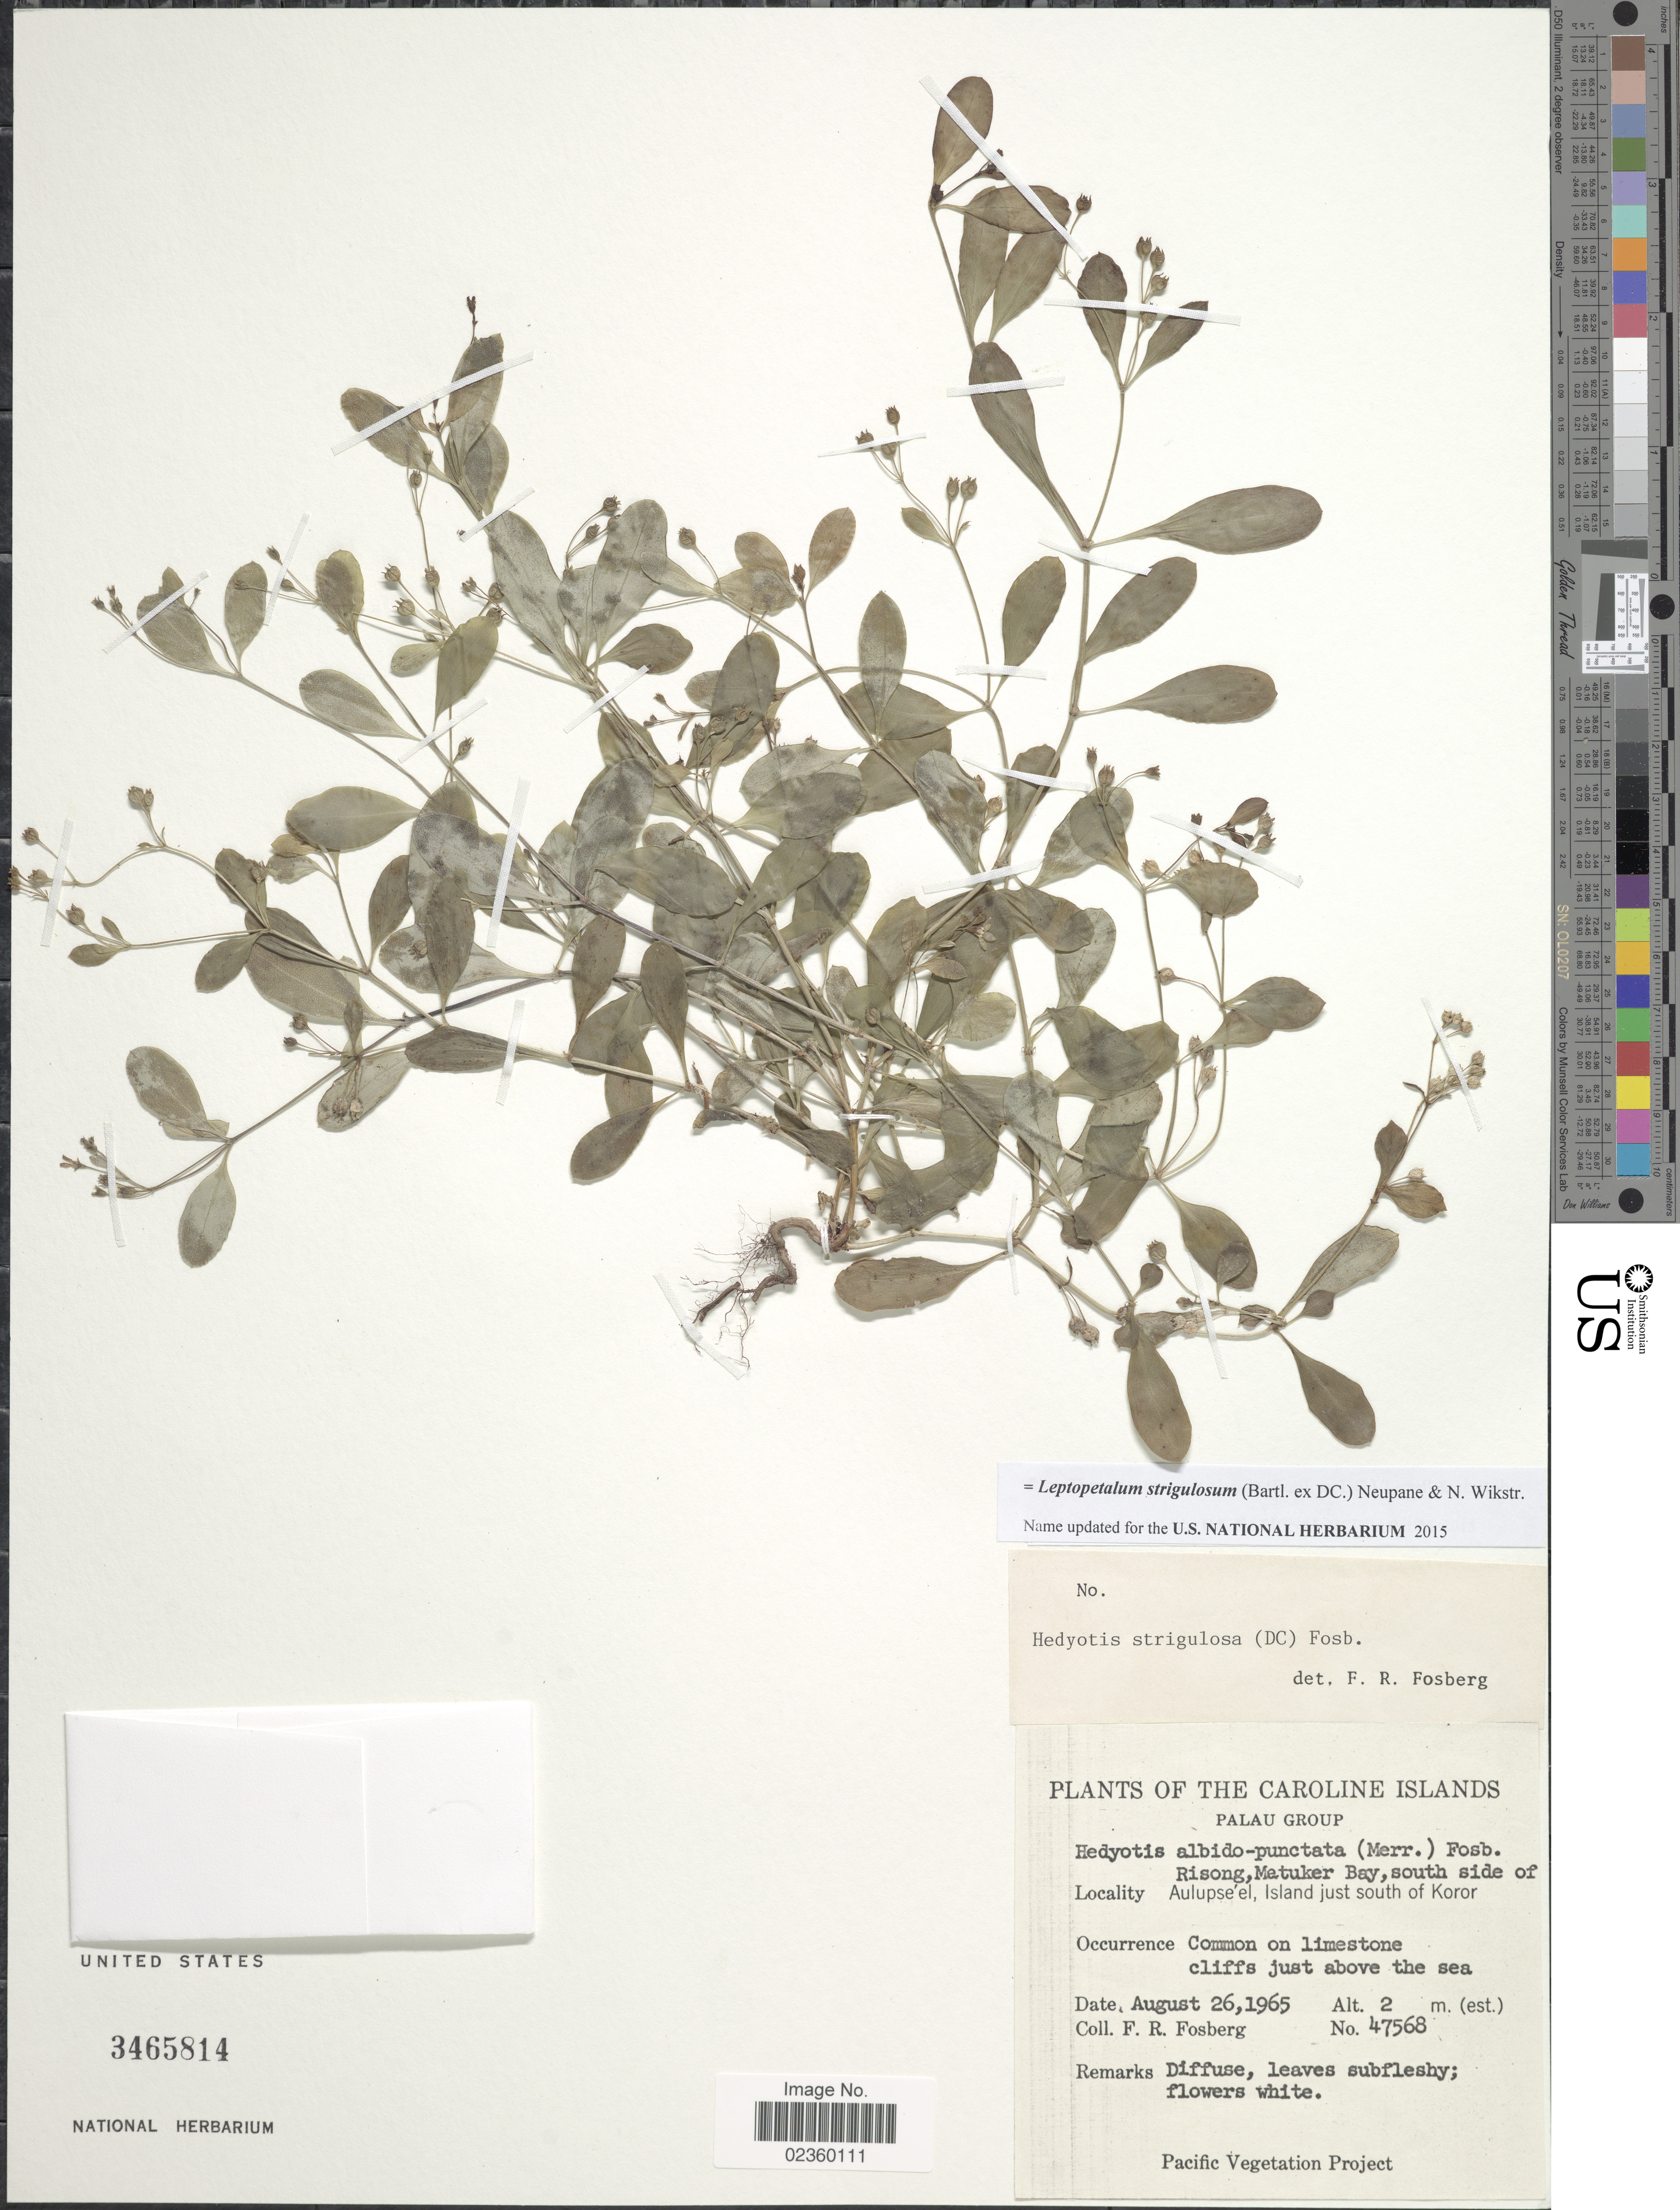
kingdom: Plantae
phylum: Tracheophyta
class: Magnoliopsida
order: Gentianales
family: Rubiaceae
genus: Leptopetalum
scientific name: Leptopetalum strigulosum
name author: (Bartl. ex DC.) Neupane & N. Wikstr.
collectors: F. R. Fosberg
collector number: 47568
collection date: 1965-08-26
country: Palau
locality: The Caroline Islands, Palau Group, Risong, Matuker Bay, south side of Aulupse'el, Island just south of Koror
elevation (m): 2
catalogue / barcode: US 3465814